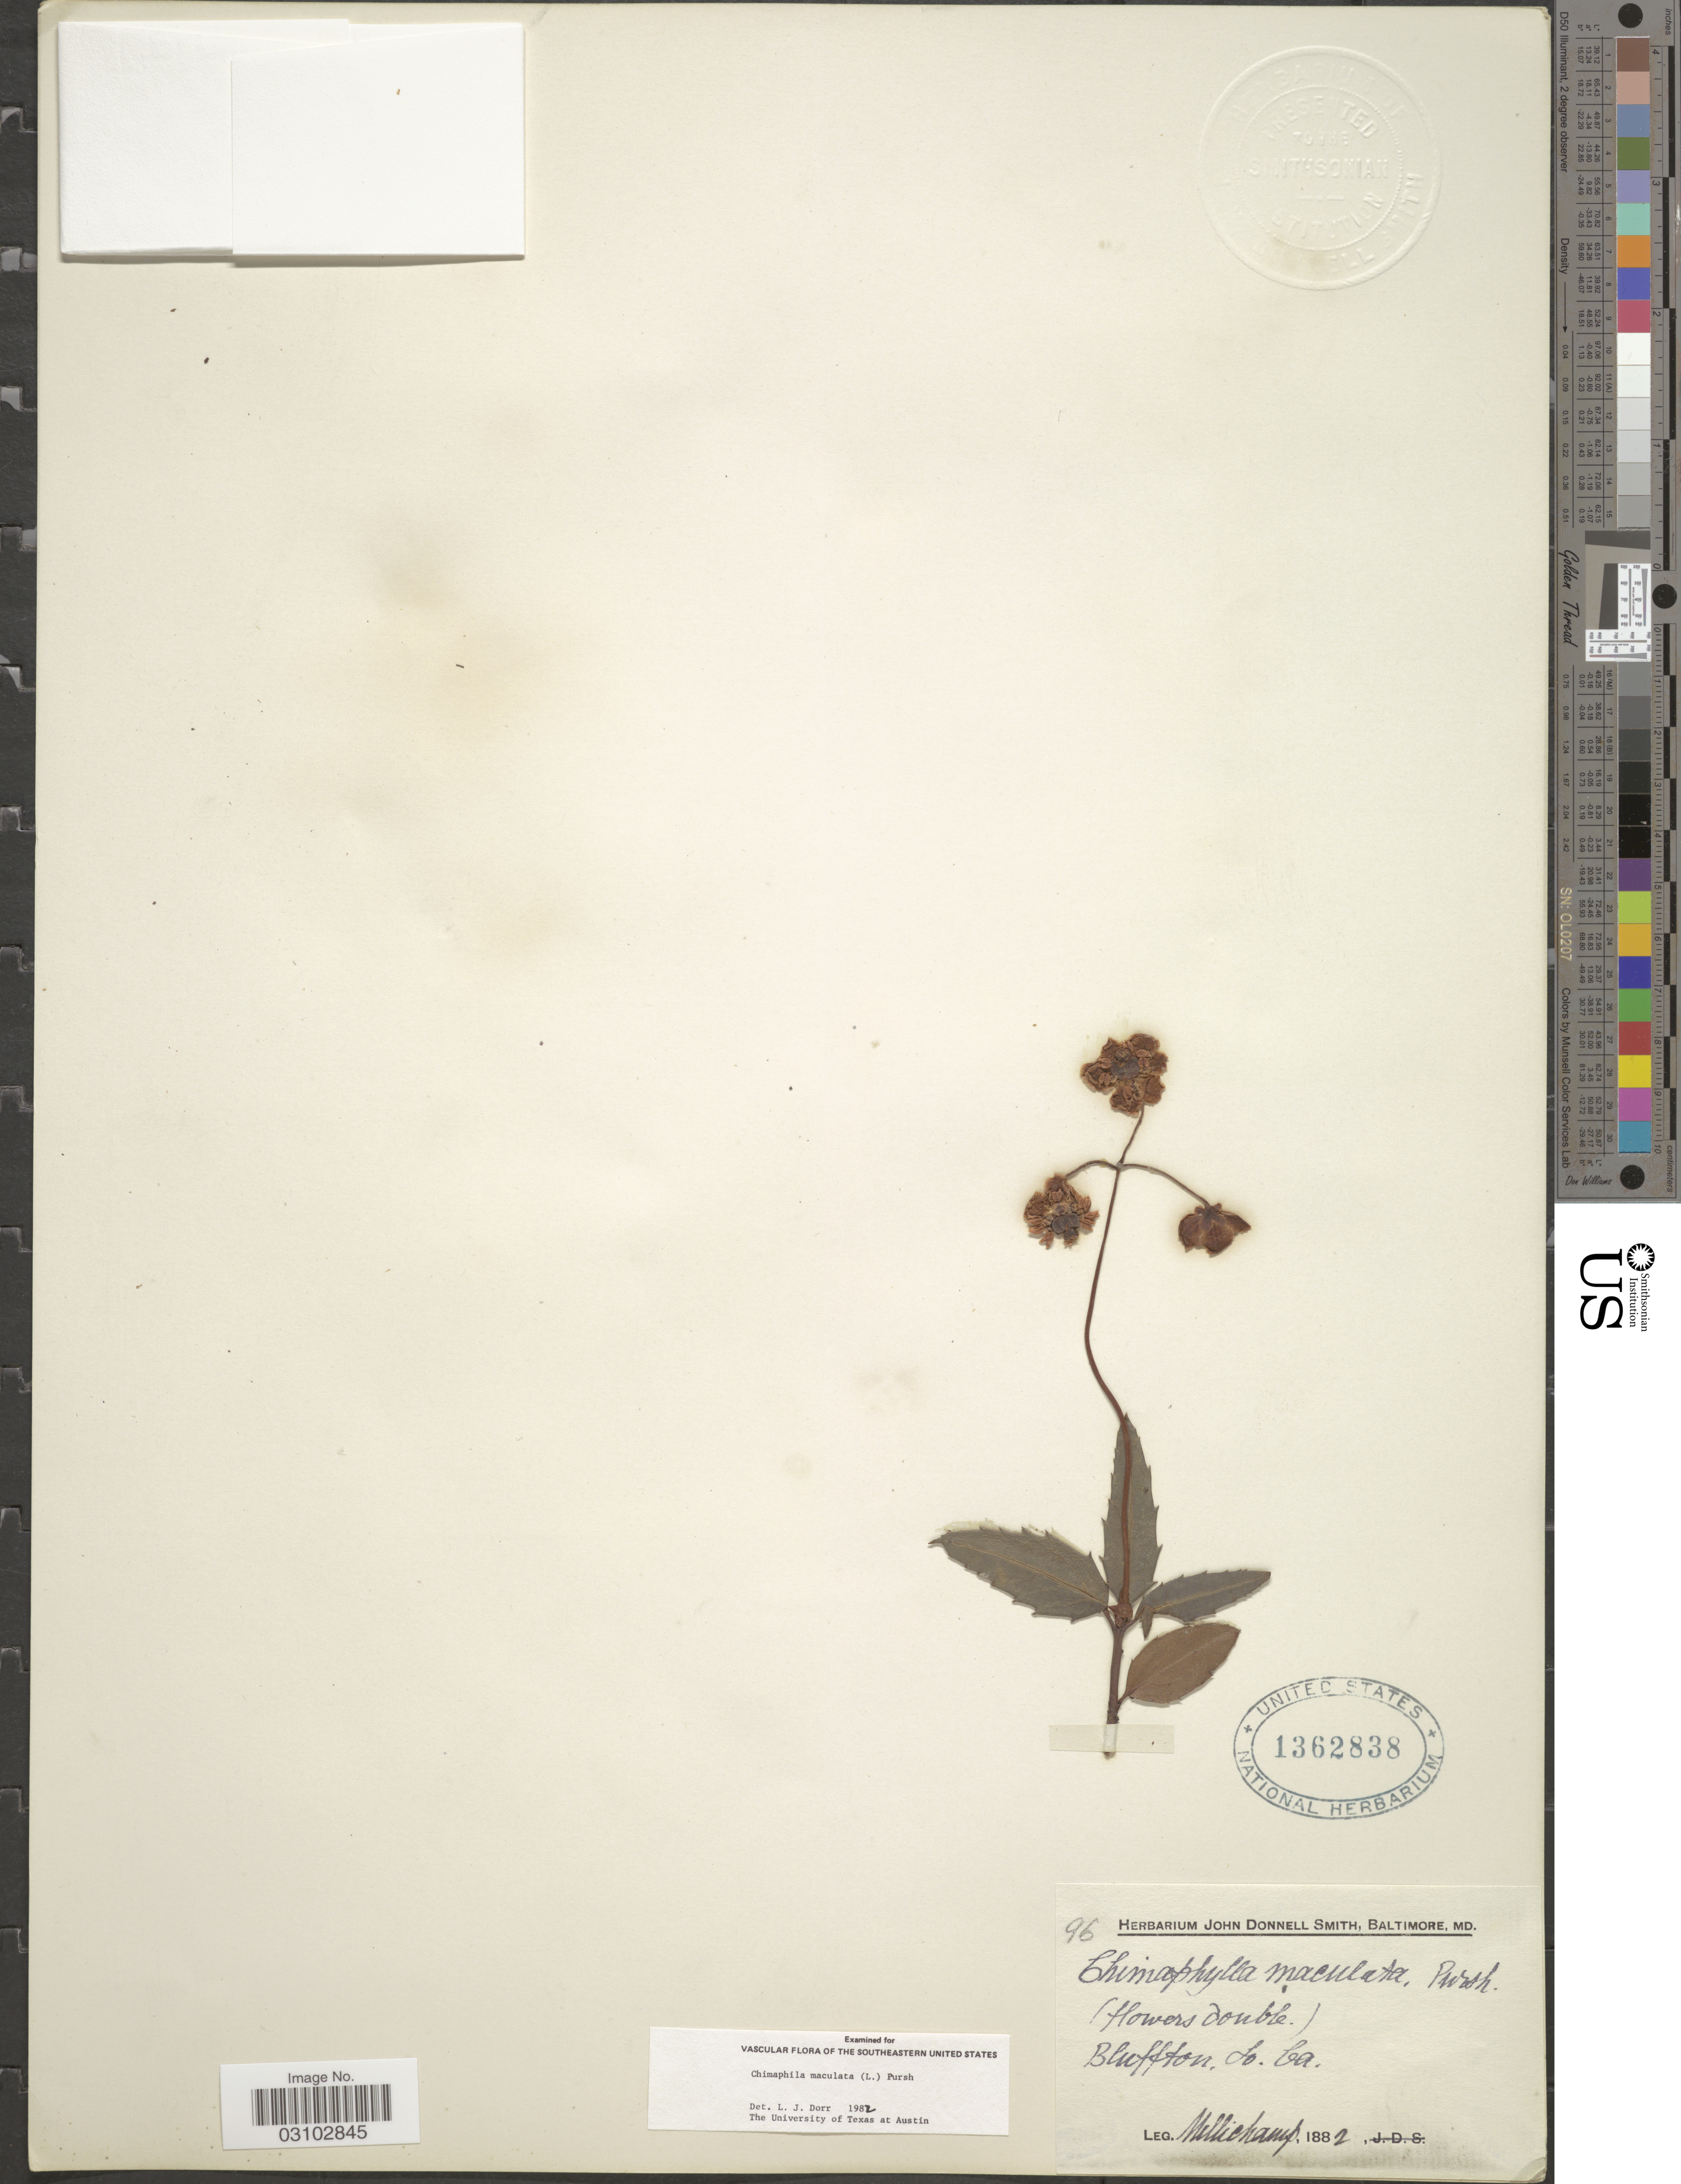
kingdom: Plantae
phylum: Tracheophyta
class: Magnoliopsida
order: Ericales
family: Ericaceae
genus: Chimaphila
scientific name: Chimaphila maculata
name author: (L.) Pursh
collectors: -. Mellichamp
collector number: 96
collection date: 1882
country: United States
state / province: South Carolina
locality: Bluffton.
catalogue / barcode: US 1362838